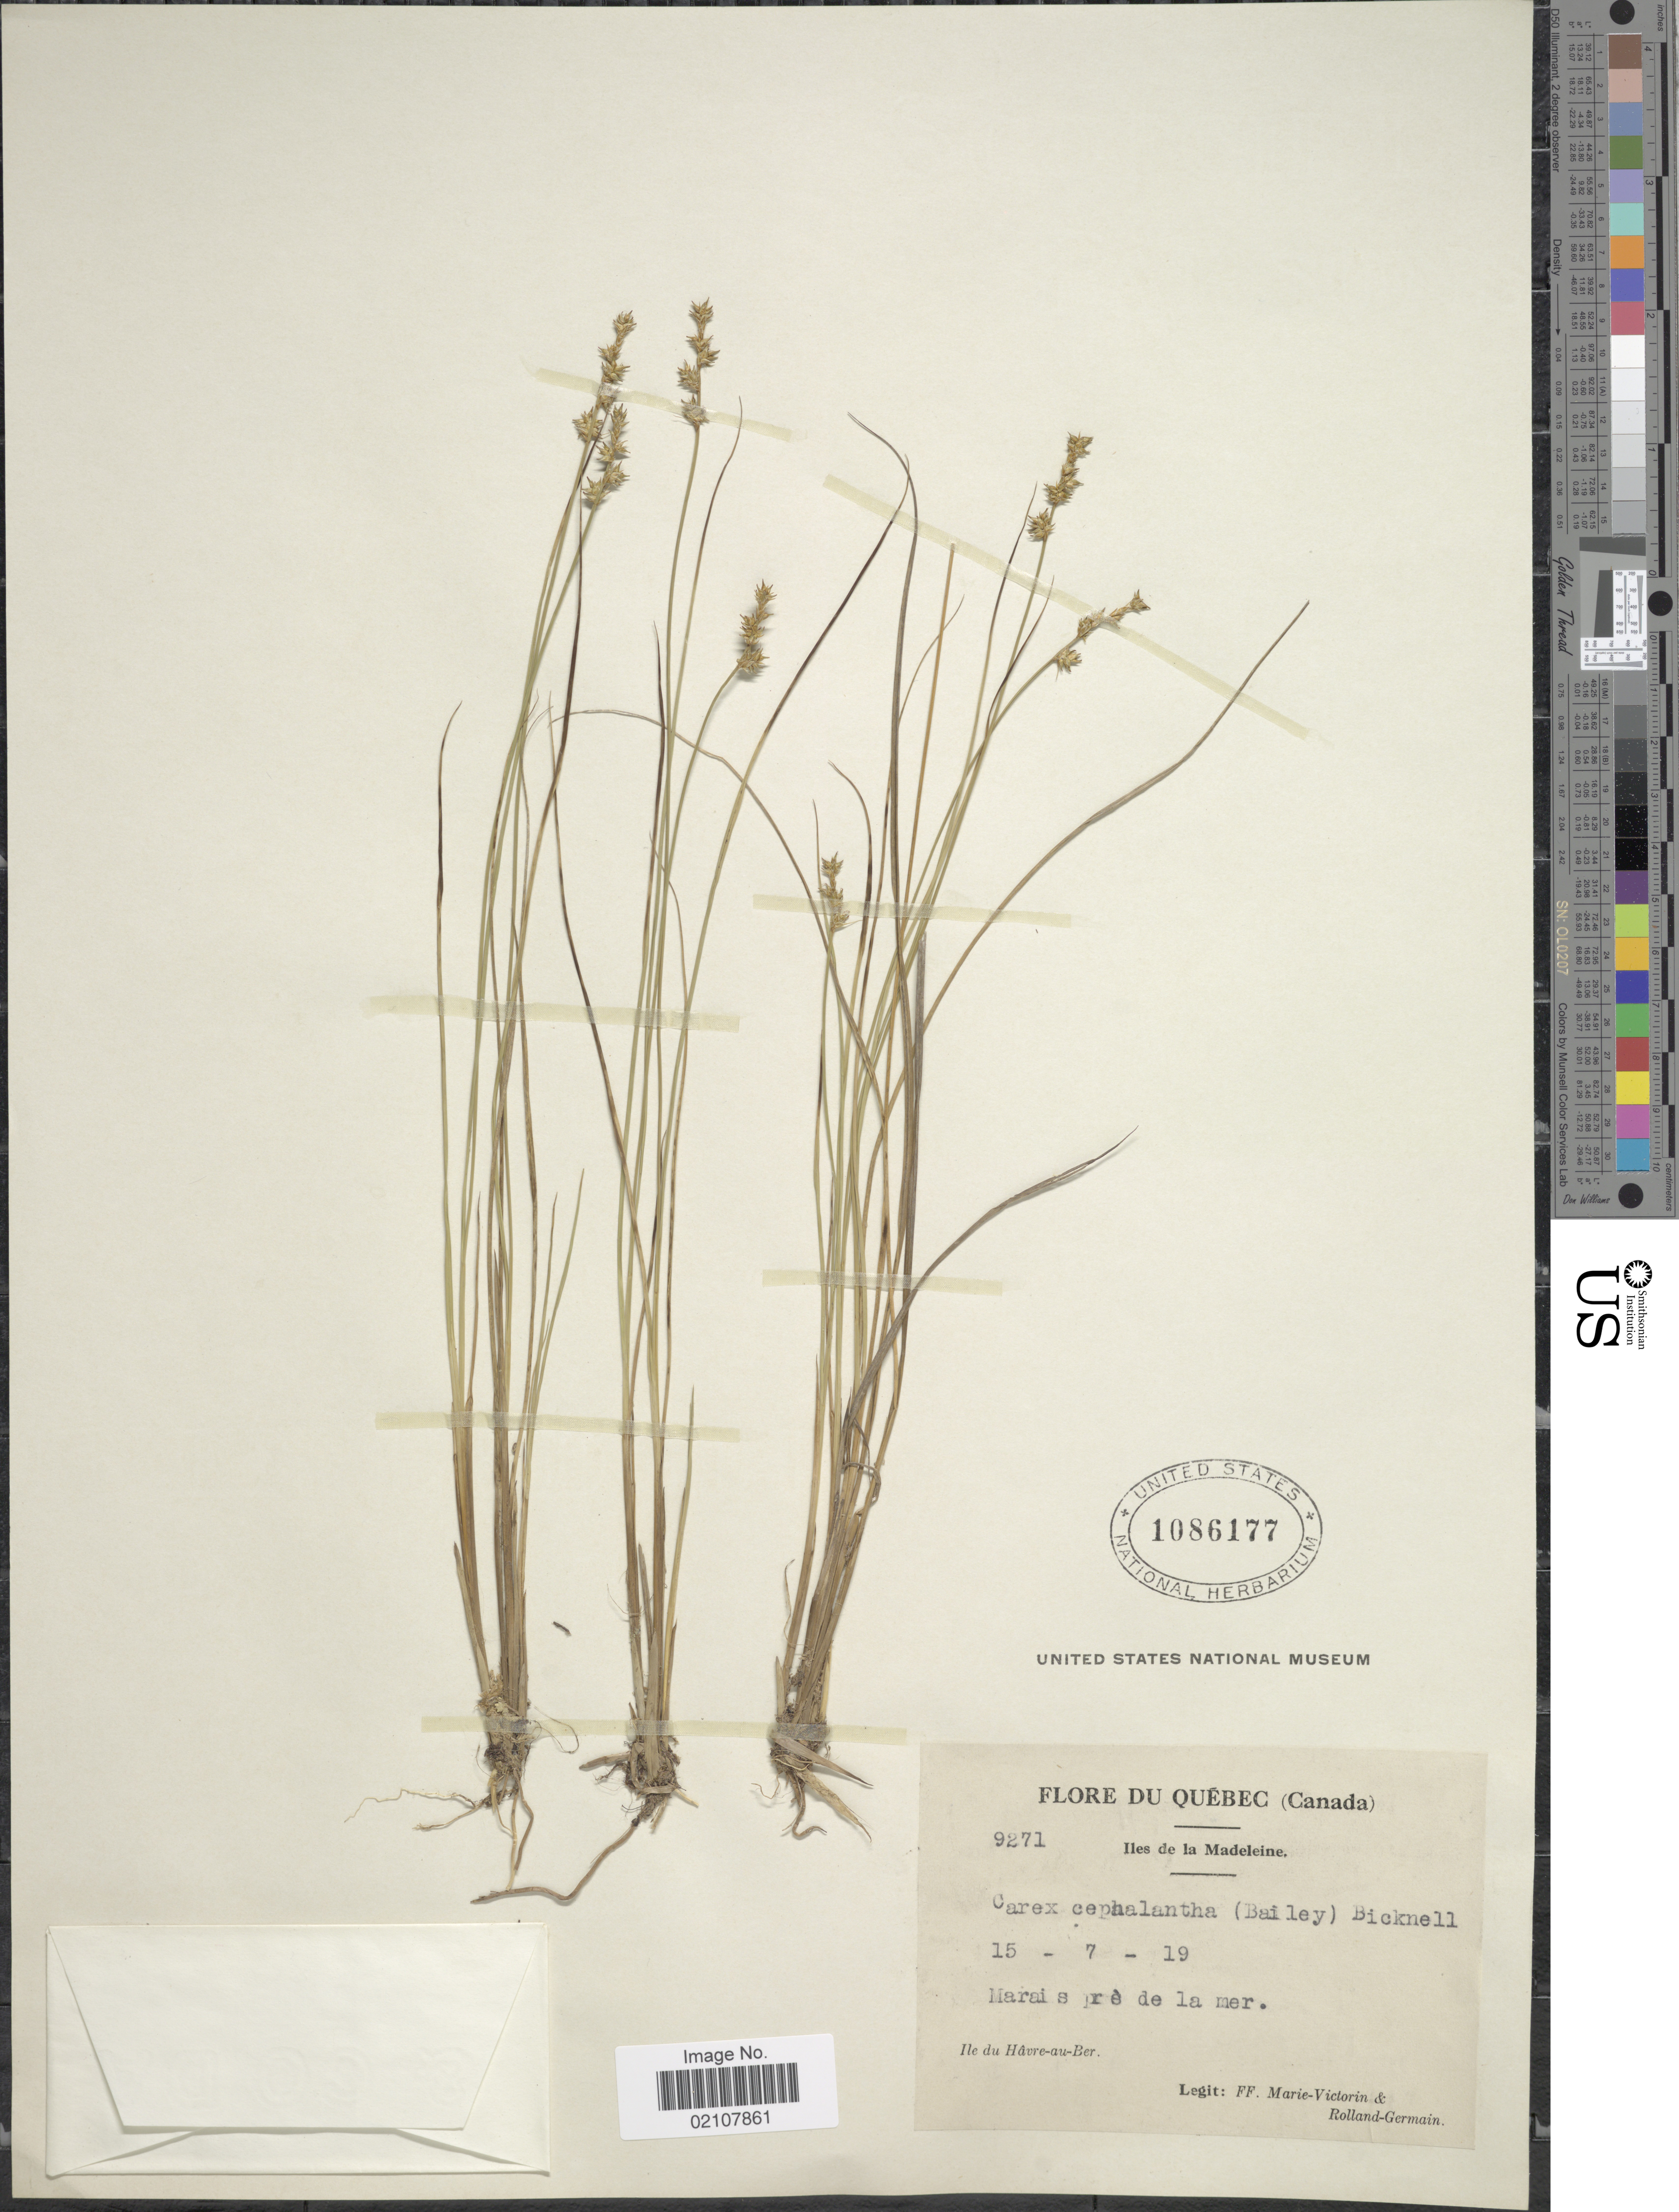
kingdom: Plantae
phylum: Tracheophyta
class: Liliopsida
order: Poales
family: Cyperaceae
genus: Carex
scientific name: Carex echinata subsp. echinata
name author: Murray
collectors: F. Marie-Victorin & Rolland-Germain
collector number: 9271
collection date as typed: Transcribed d/m/y: 15/7/19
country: Canada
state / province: Quebec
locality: Iles De La Madeleine, marais pre de la mer, Ile du Hâvre-au-Ber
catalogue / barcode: US 1086177